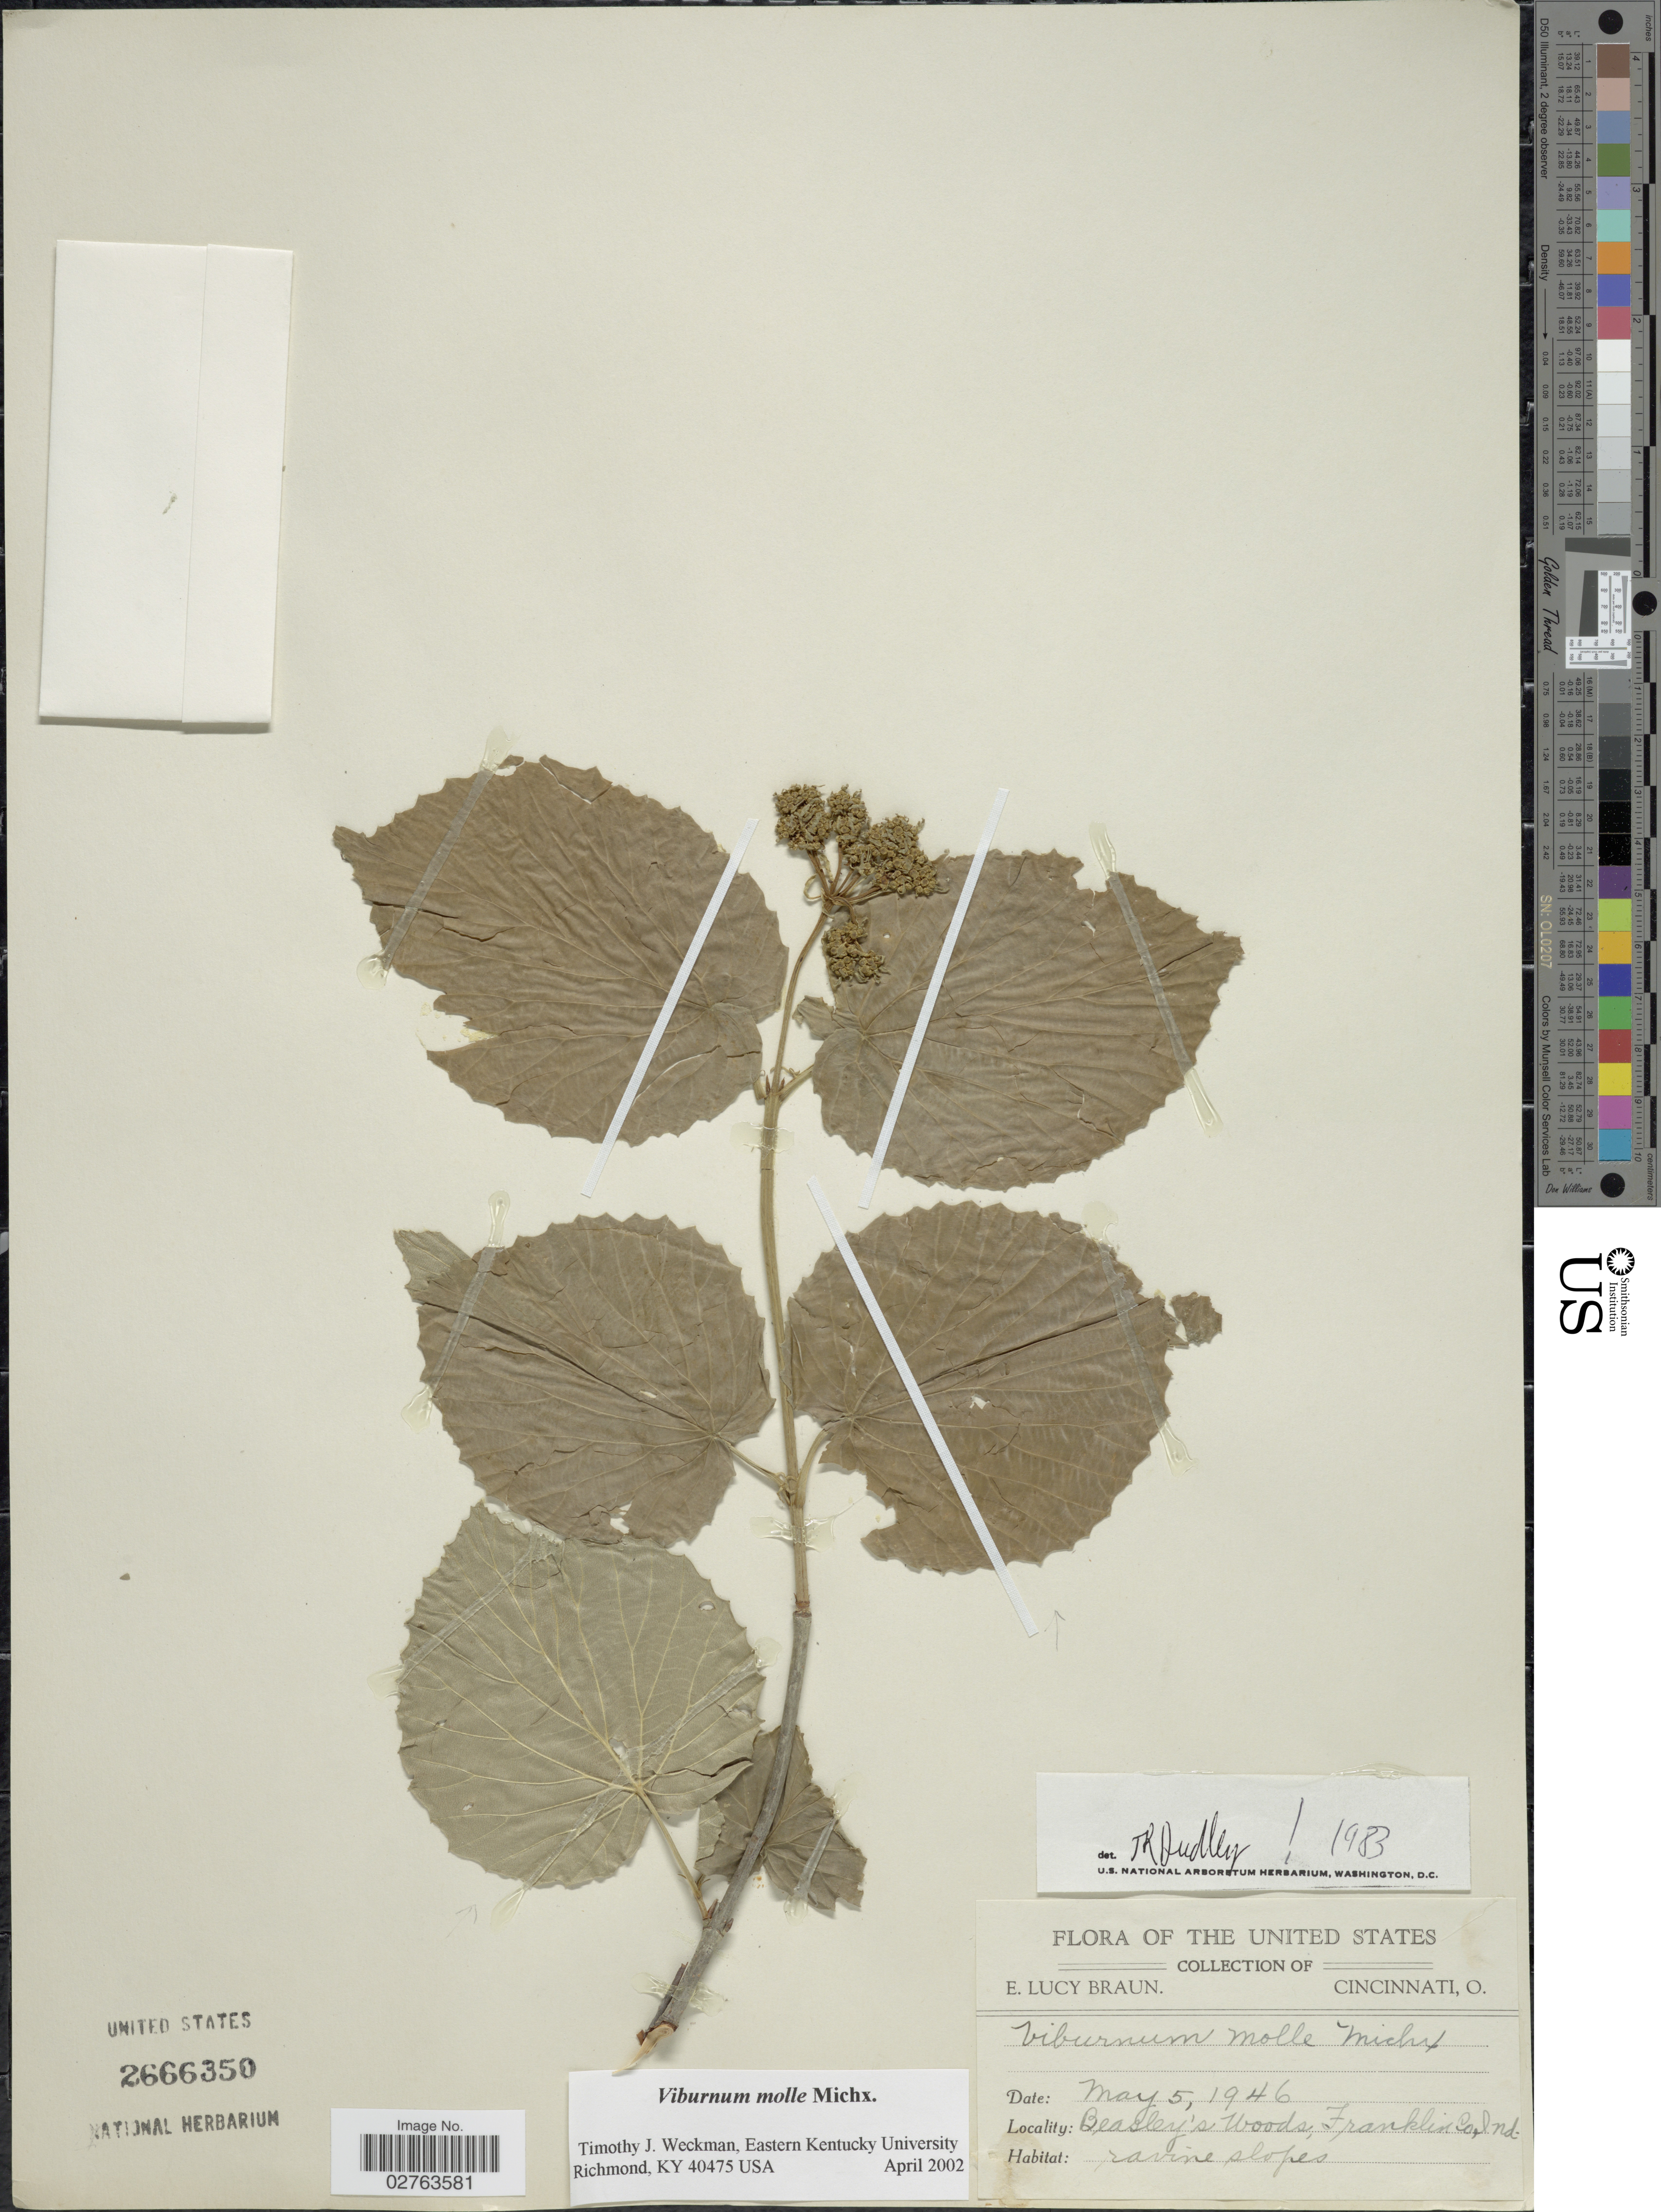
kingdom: Plantae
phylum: Tracheophyta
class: Magnoliopsida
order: Dipsacales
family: Viburnaceae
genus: Viburnum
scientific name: Viburnum molle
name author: Michx.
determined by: Weckman, T. J.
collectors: E. L. Braun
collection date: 1946-05-05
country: United States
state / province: Indiana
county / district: Franklin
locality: Beasley´s Woods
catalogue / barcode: US 2666350